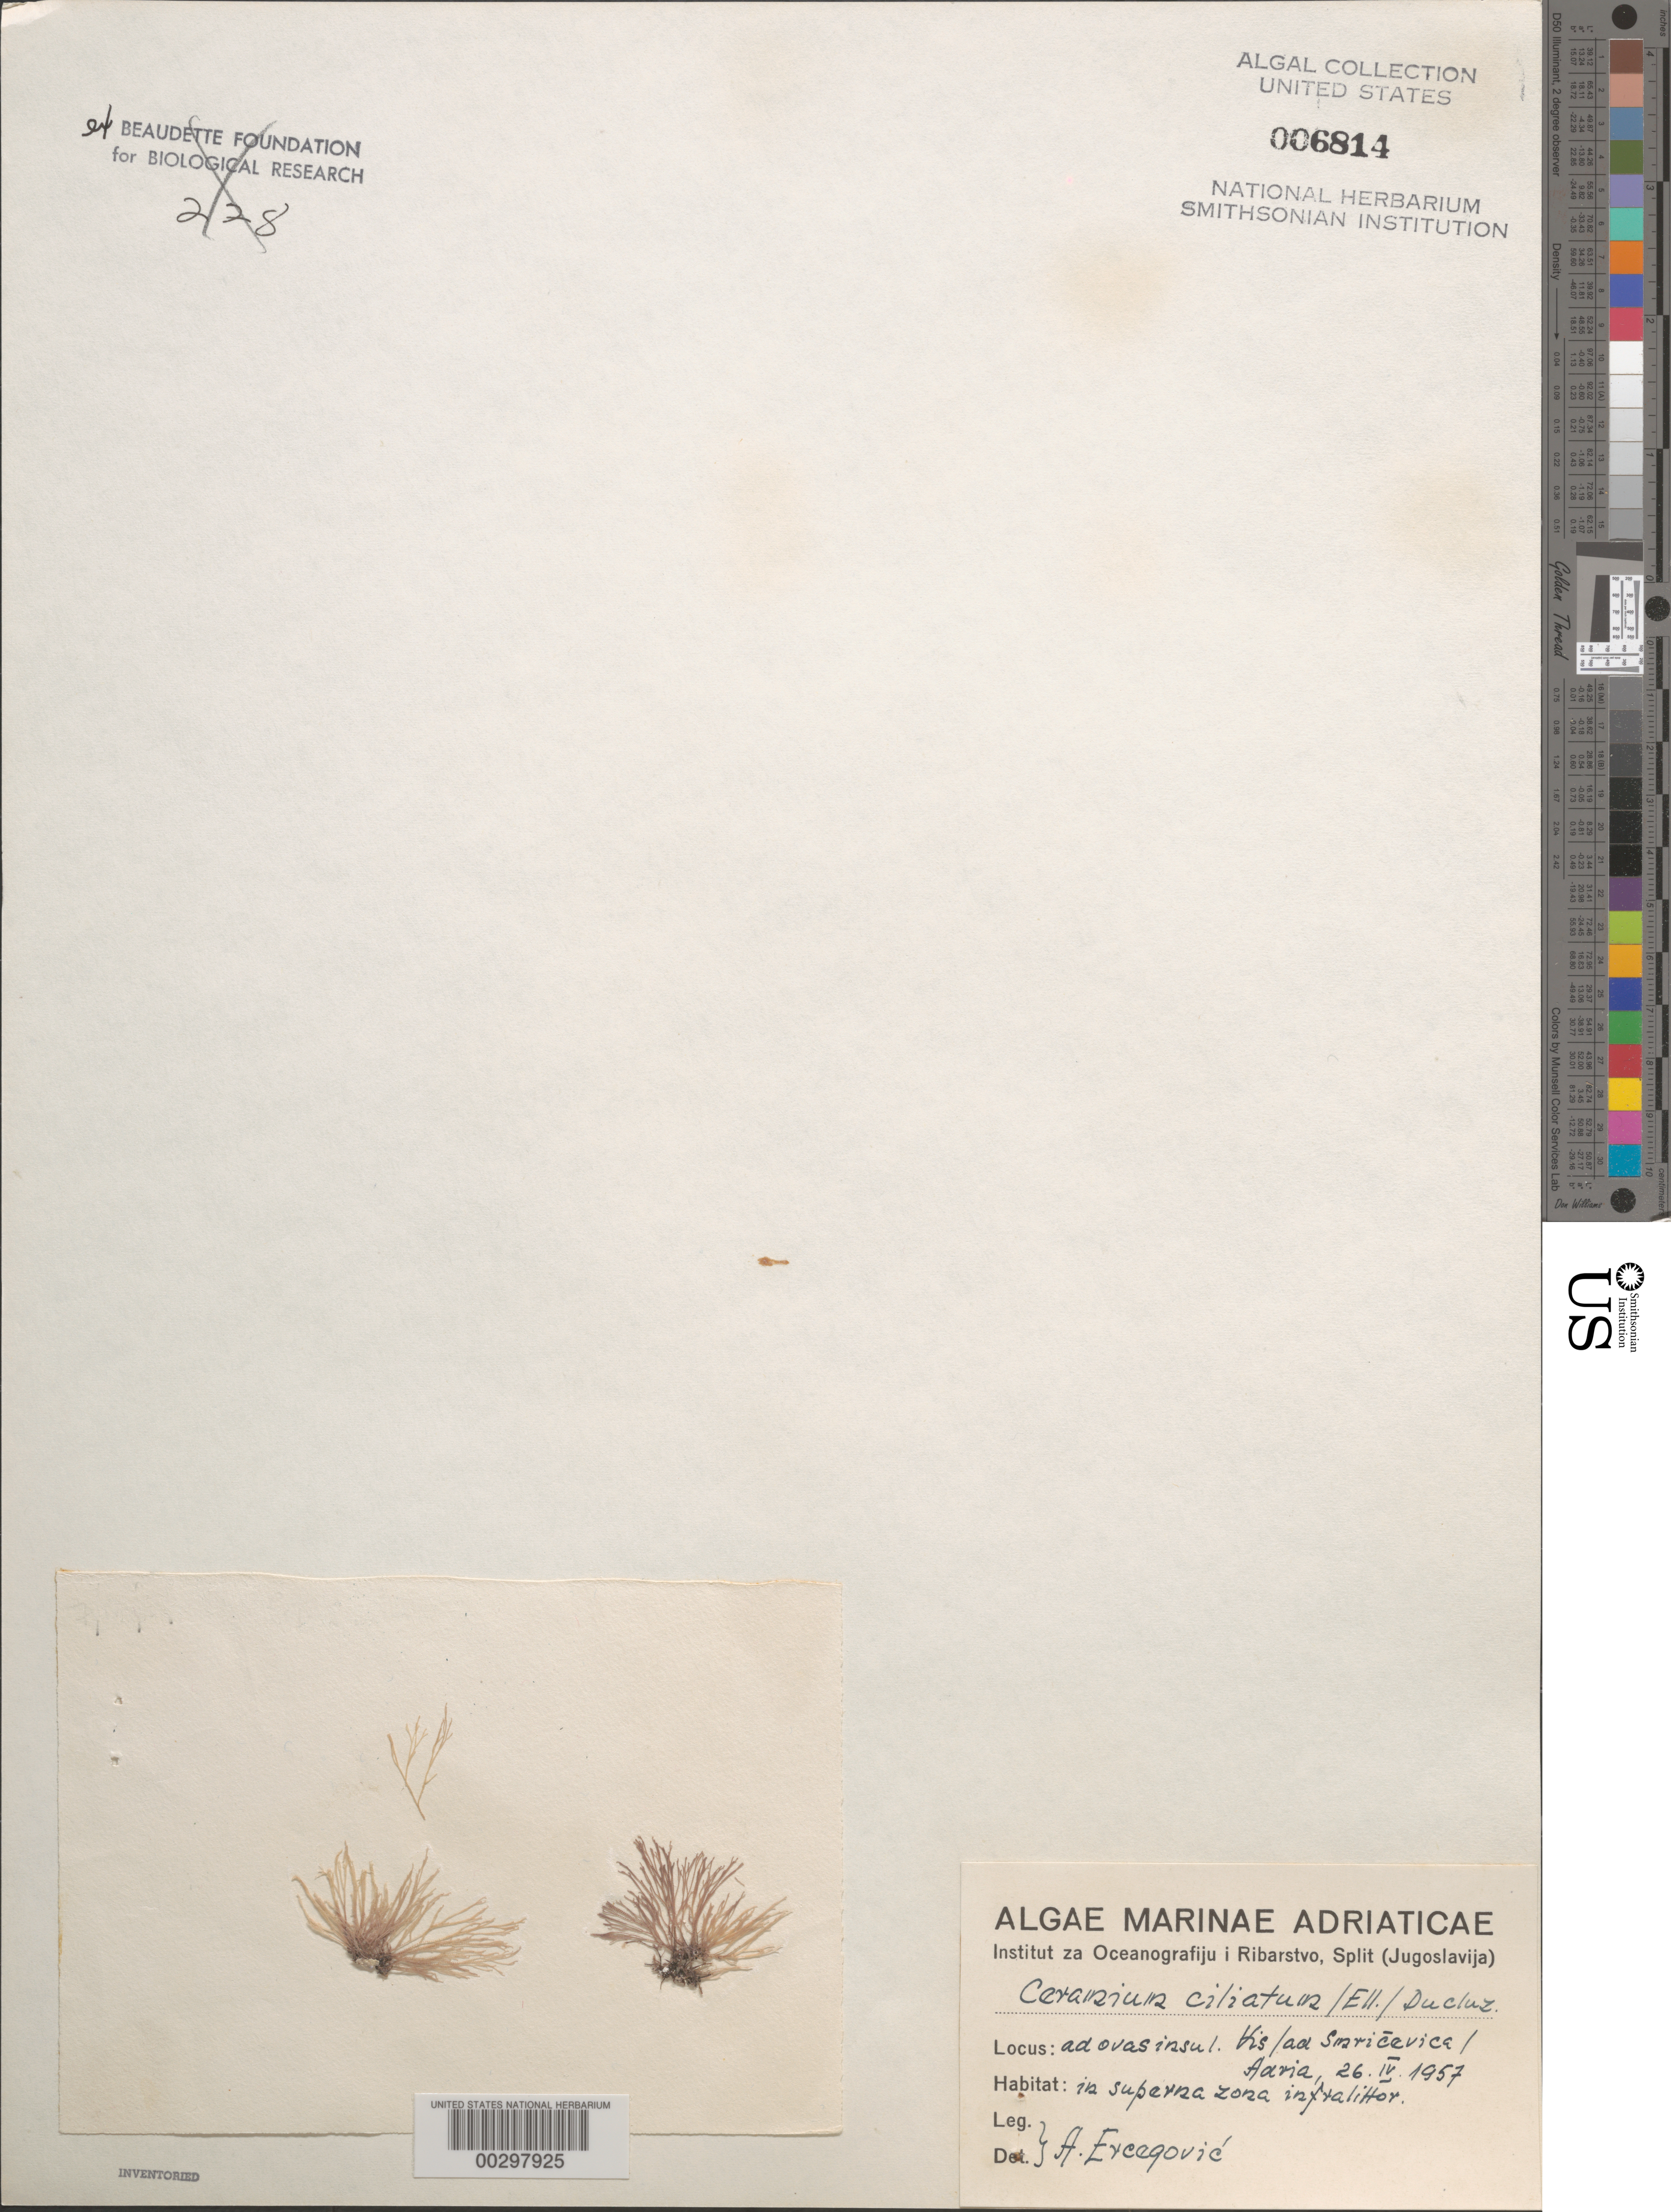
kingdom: Plantae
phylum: Rhodophyta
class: Florideophyceae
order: Ceramiales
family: Ceramiaceae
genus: Ceramium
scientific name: Ceramium ciliatum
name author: (J. Ellis) Ducluzeau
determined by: Ercegovic, A.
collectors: A. Ercegovic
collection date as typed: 26 Apr 1957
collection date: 1957-04-26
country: Croatia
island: Vis Island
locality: Smricevica, Adriatic Sea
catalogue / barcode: US 6814